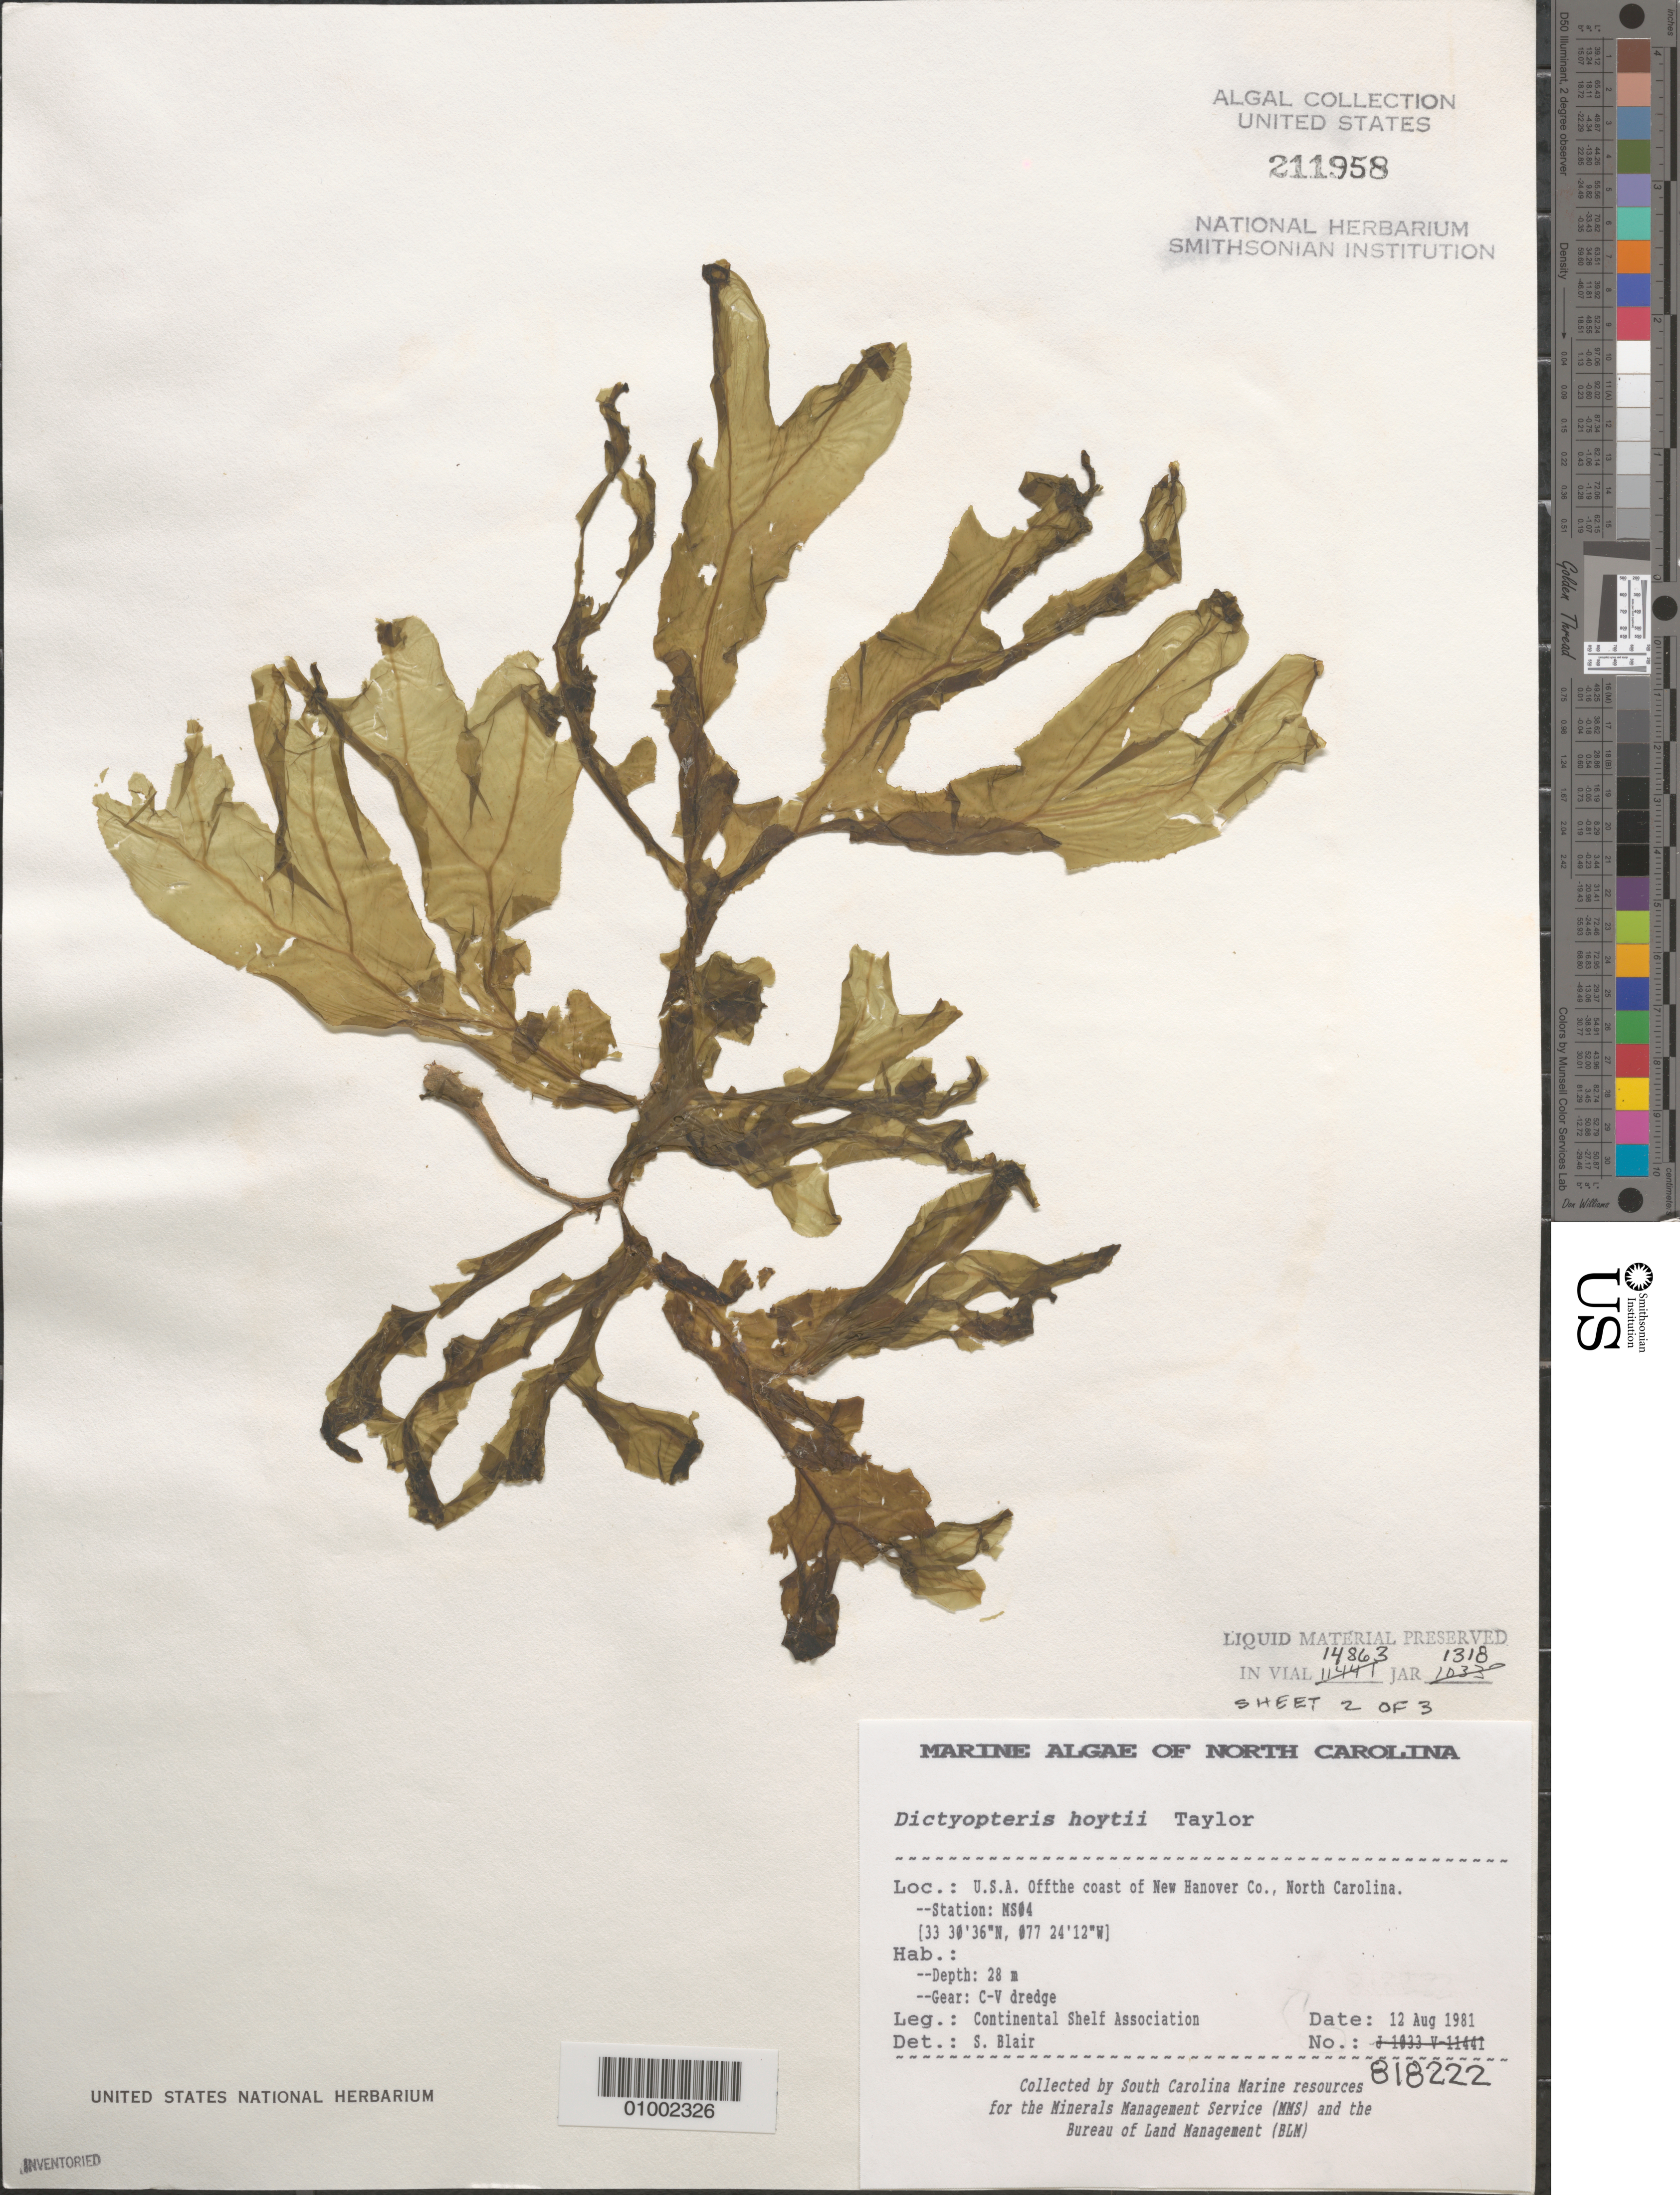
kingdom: Chromista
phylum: Ochrophyta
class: Phaeophyceae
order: Dictyotales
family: Dictyotaceae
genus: Dictyopteris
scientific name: Dictyopteris hoytii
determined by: Blair, S. M.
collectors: Continental Shelf Associates for the MMS/BLM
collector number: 818222 (Station MS04)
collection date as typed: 12 Aug 1981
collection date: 1981-08-12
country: United States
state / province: North Carolina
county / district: New Hanover County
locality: Off coast of New Hanover County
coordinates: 33 30'36"N, 077 24'12"W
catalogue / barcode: US 211958